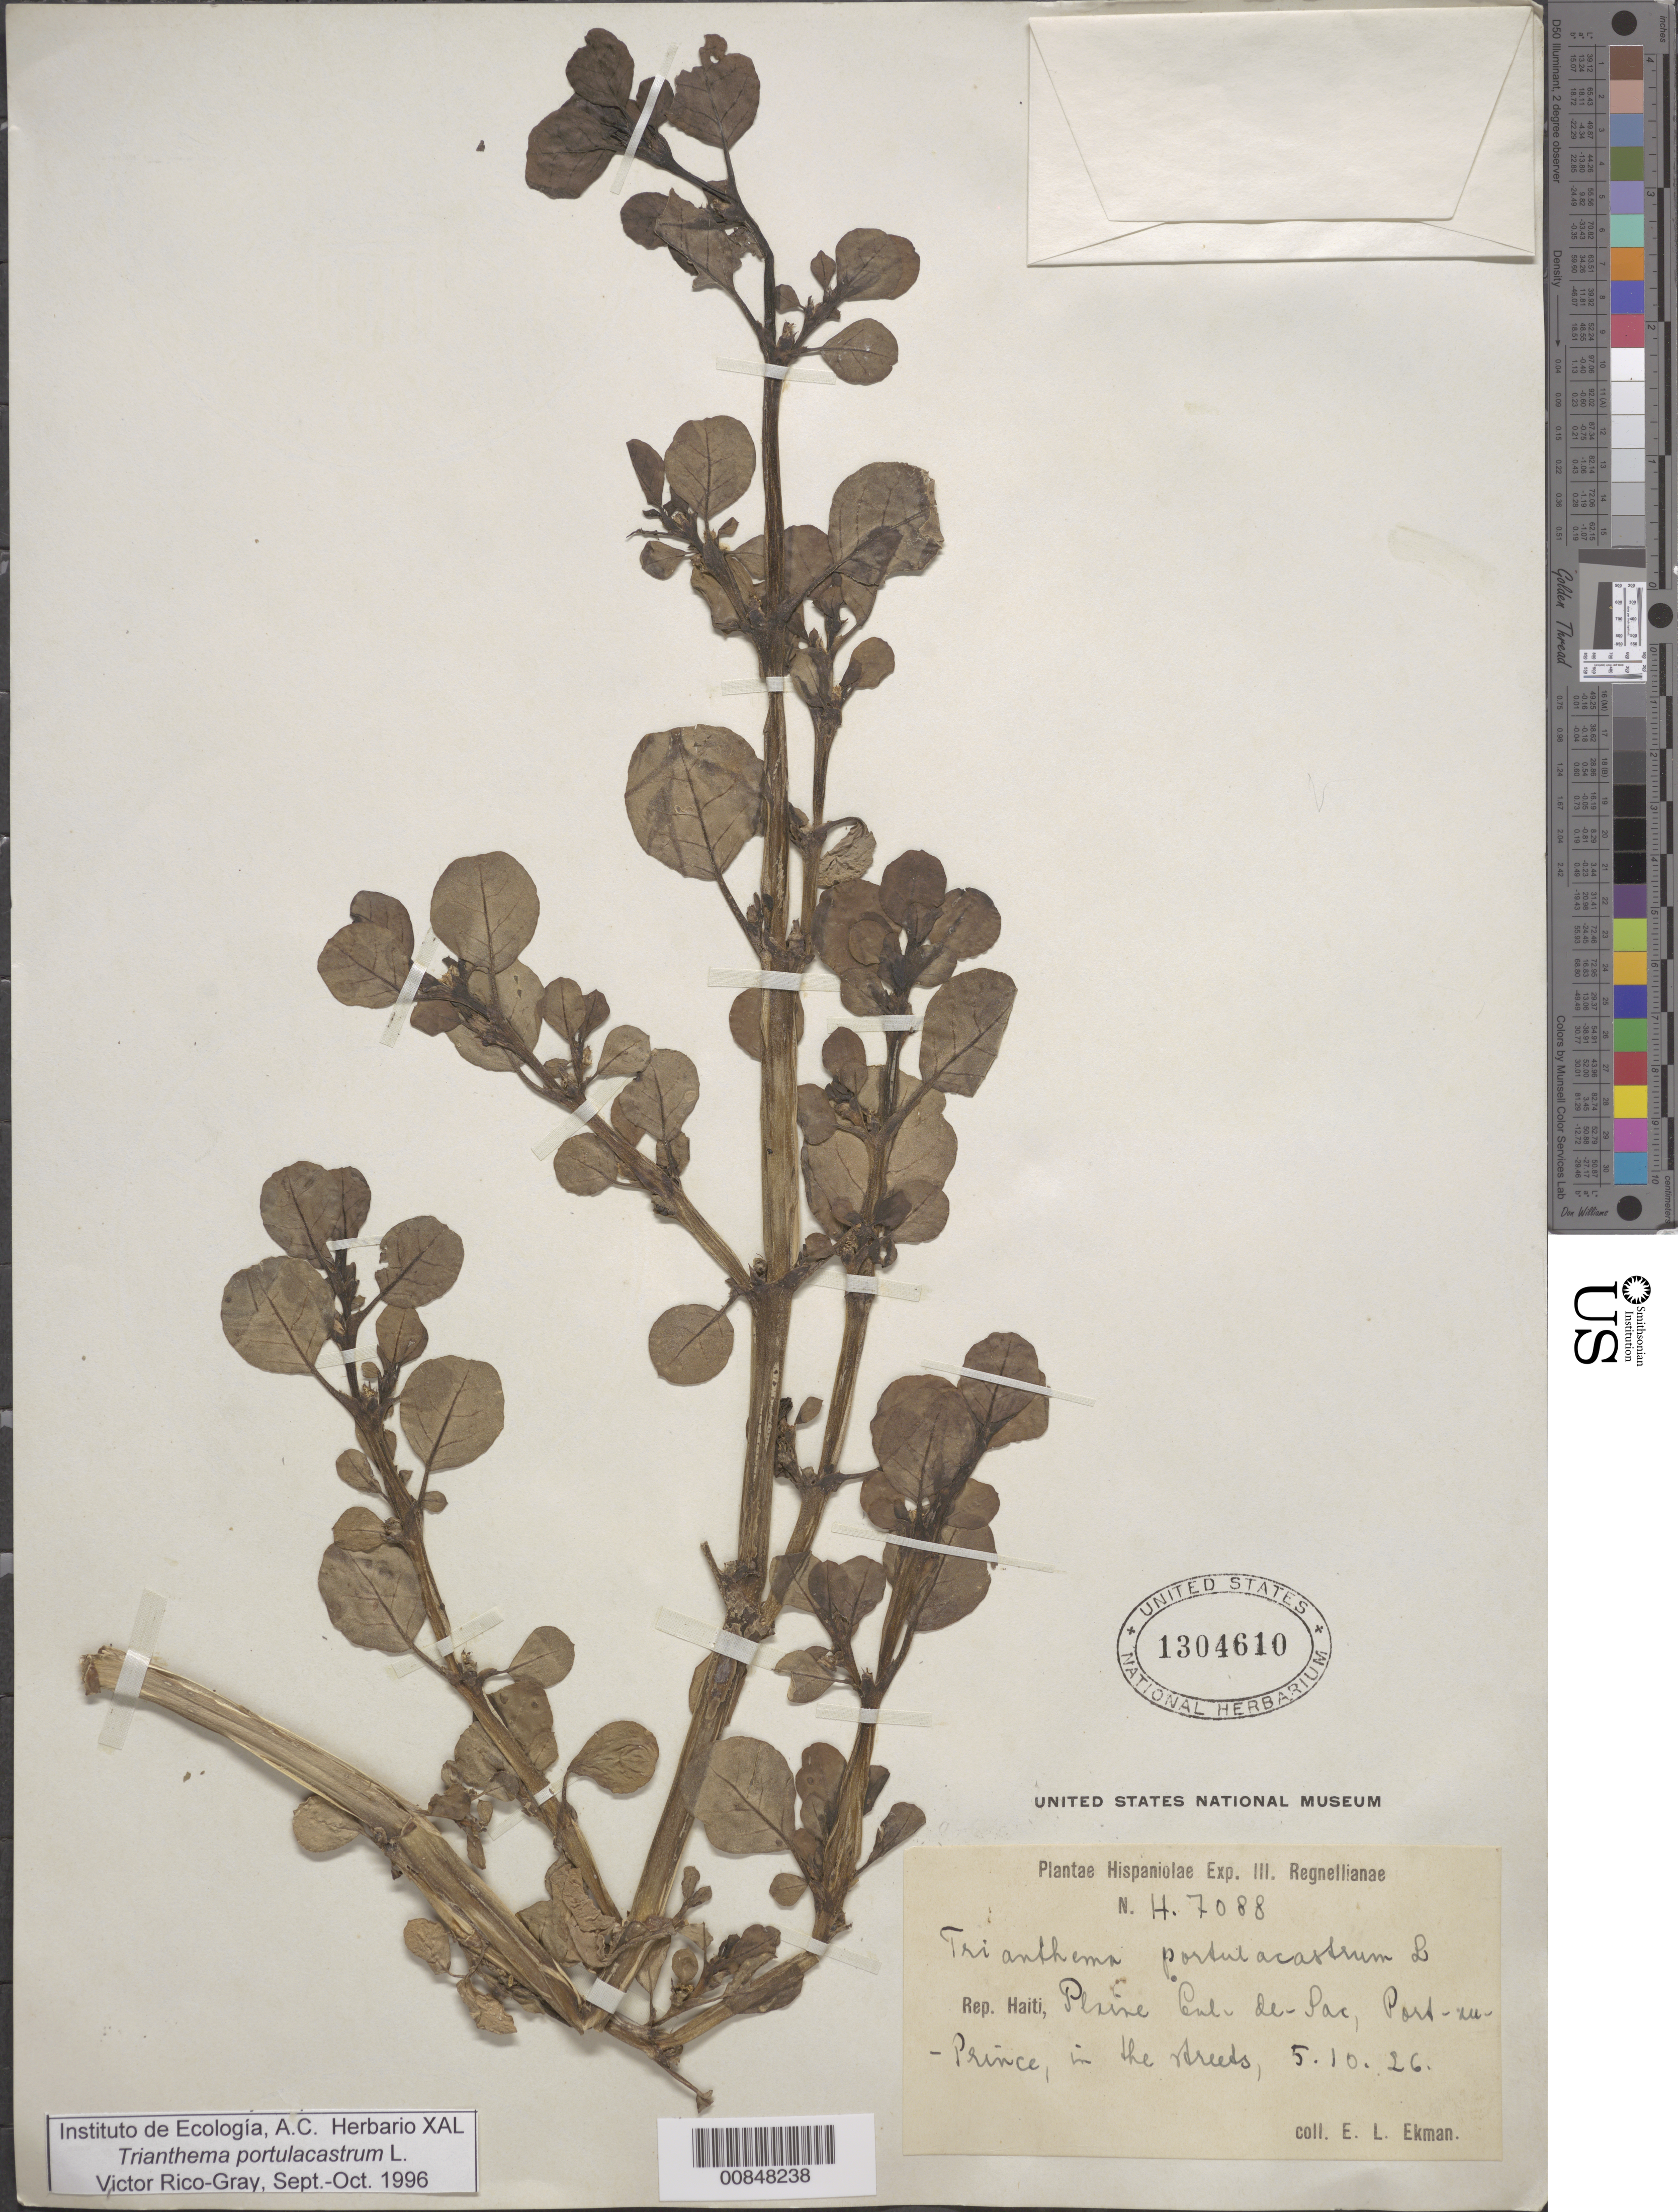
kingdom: Plantae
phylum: Tracheophyta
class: Magnoliopsida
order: Caryophyllales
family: Aizoaceae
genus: Trianthema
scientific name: Trianthema portulacastrum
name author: L.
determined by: Rico-Gray, V., (IEB), Instituto de Ecologia, A.C.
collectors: E. L. Ekman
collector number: H 7088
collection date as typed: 05 Oct 1926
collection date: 1926-10-05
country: Haiti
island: Hispaniola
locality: Plaine Cul-de-Sac, Port-au-Prince.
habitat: In the streets.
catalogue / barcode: US 1304610